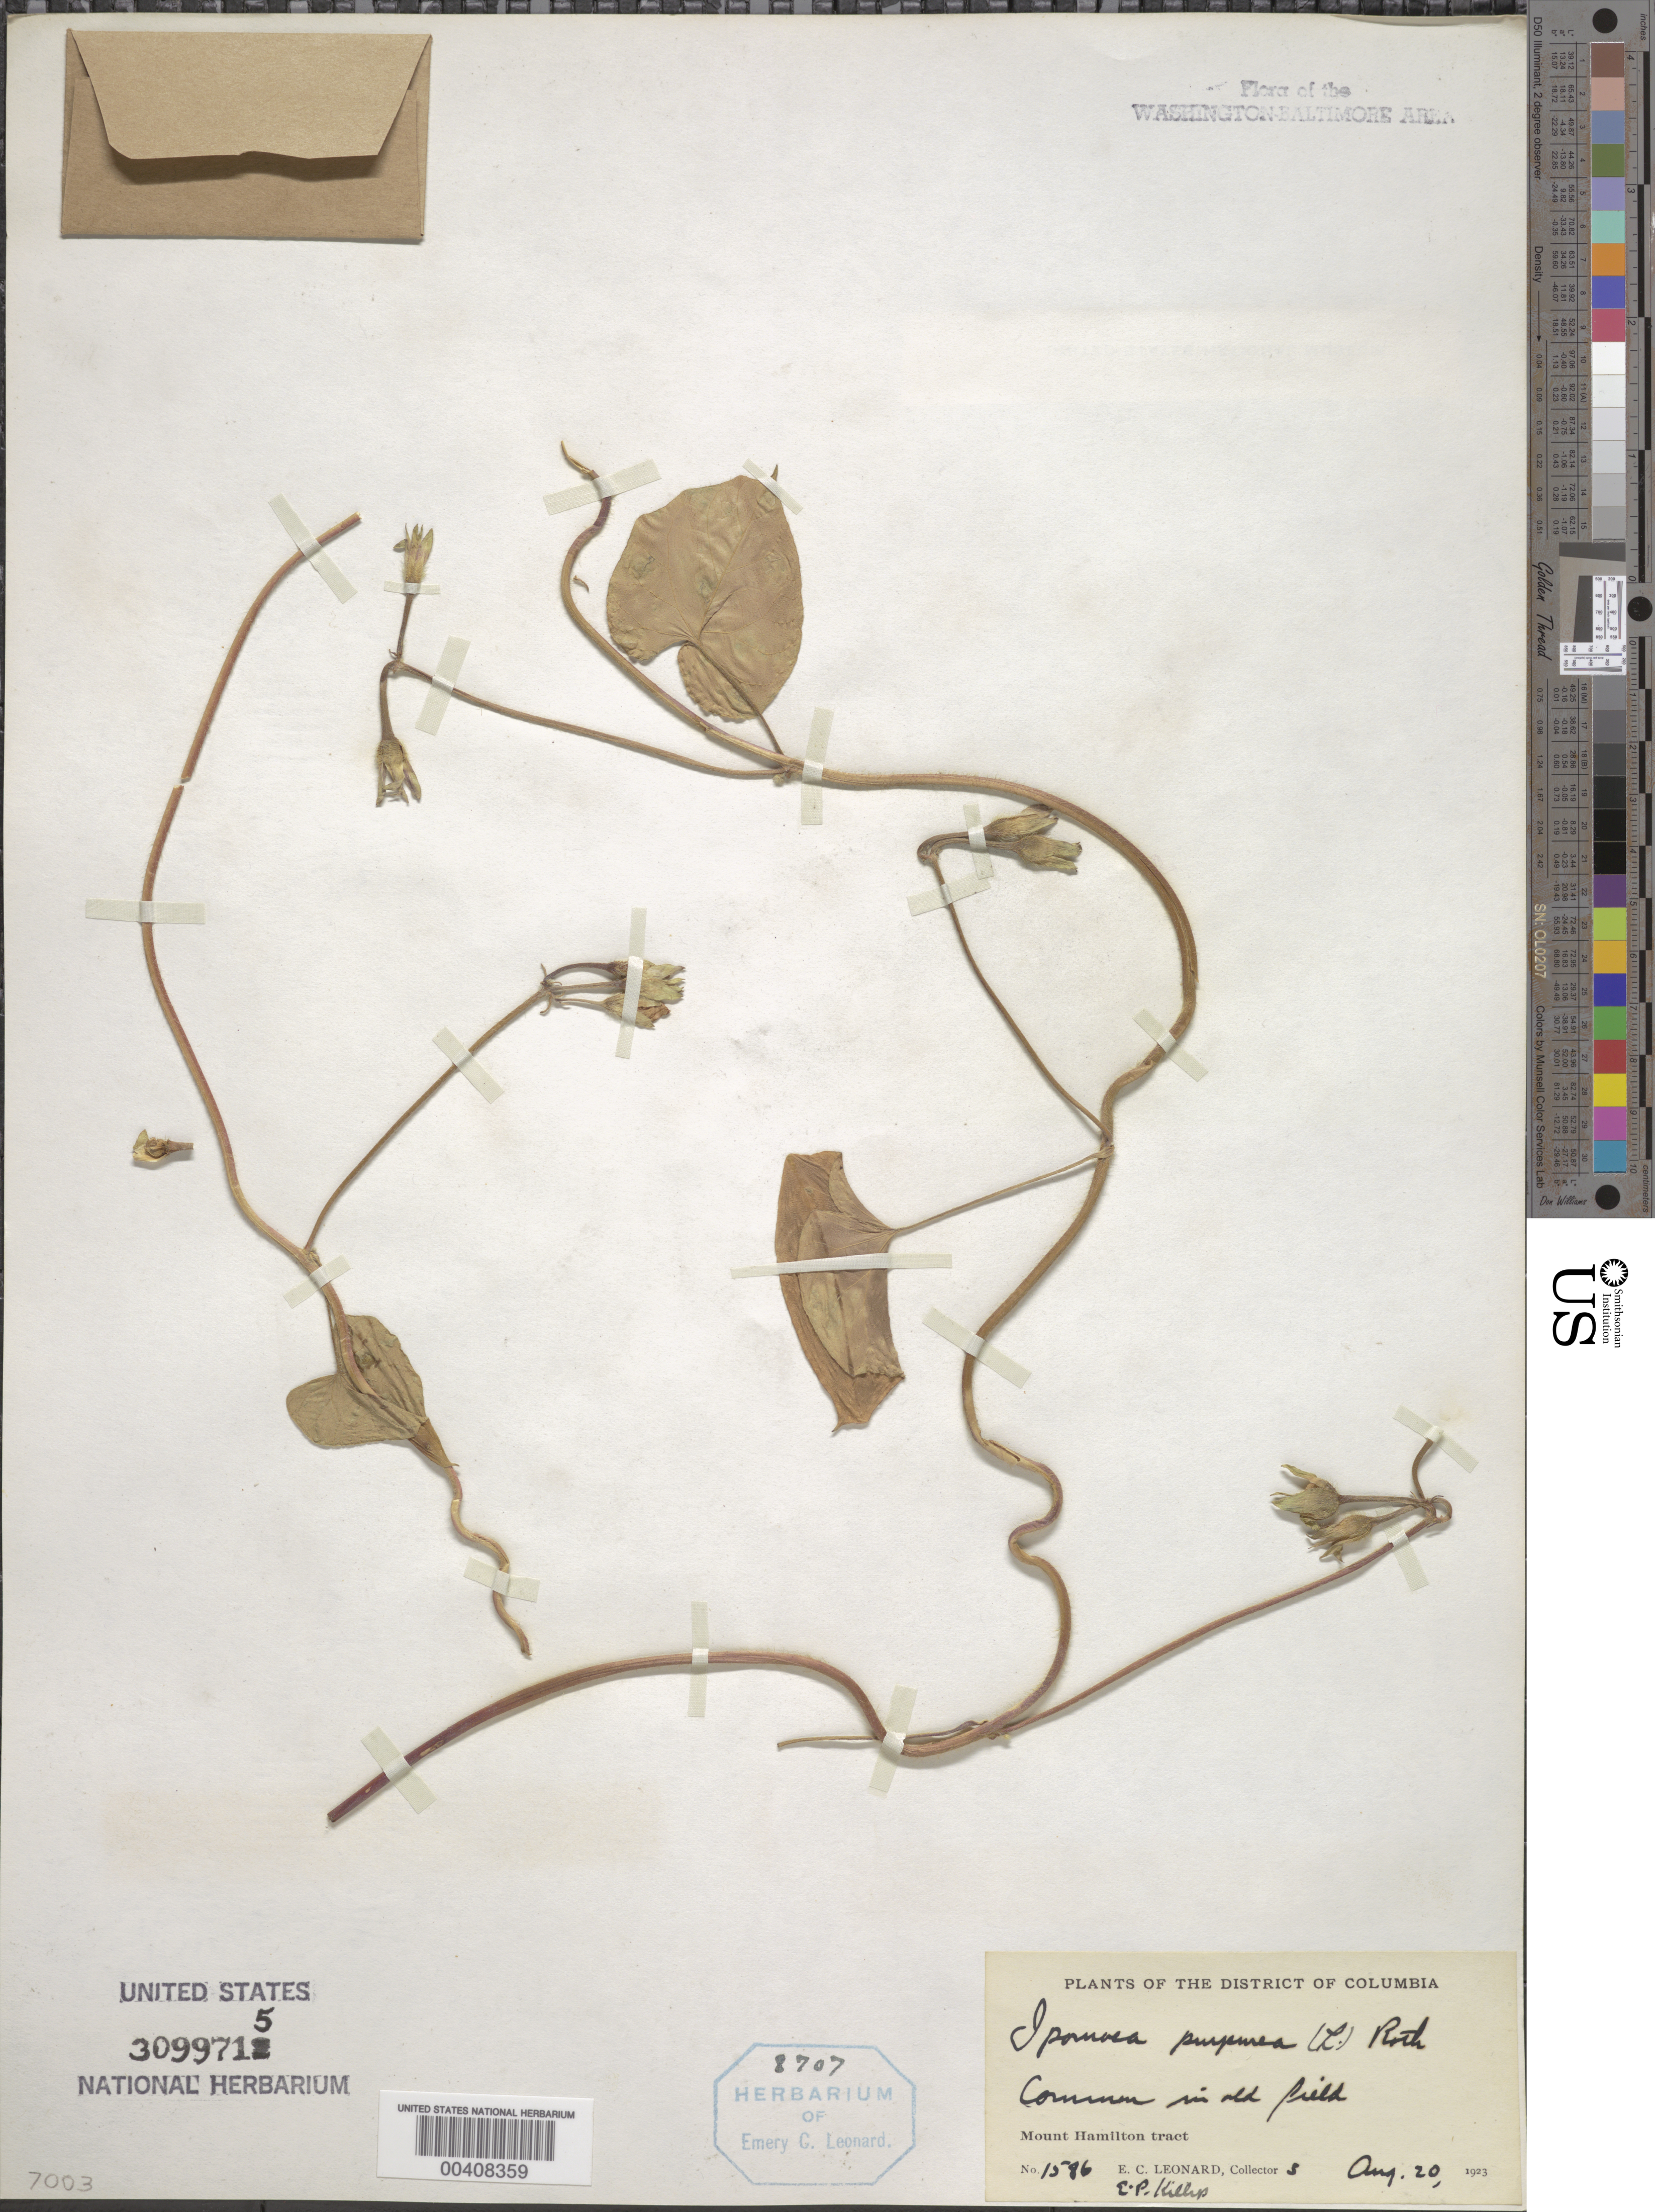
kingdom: Plantae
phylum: Tracheophyta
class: Magnoliopsida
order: Solanales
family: Convolvulaceae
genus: Ipomoea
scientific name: Ipomoea purpurea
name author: (L.) Roth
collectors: E. C. Leonard & E. P. Killip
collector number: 1586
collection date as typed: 20 Aug 1923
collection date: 1923-08-20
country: United States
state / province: District of Columbia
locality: Mount Hamilton Tract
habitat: Old field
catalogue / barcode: US 3099715